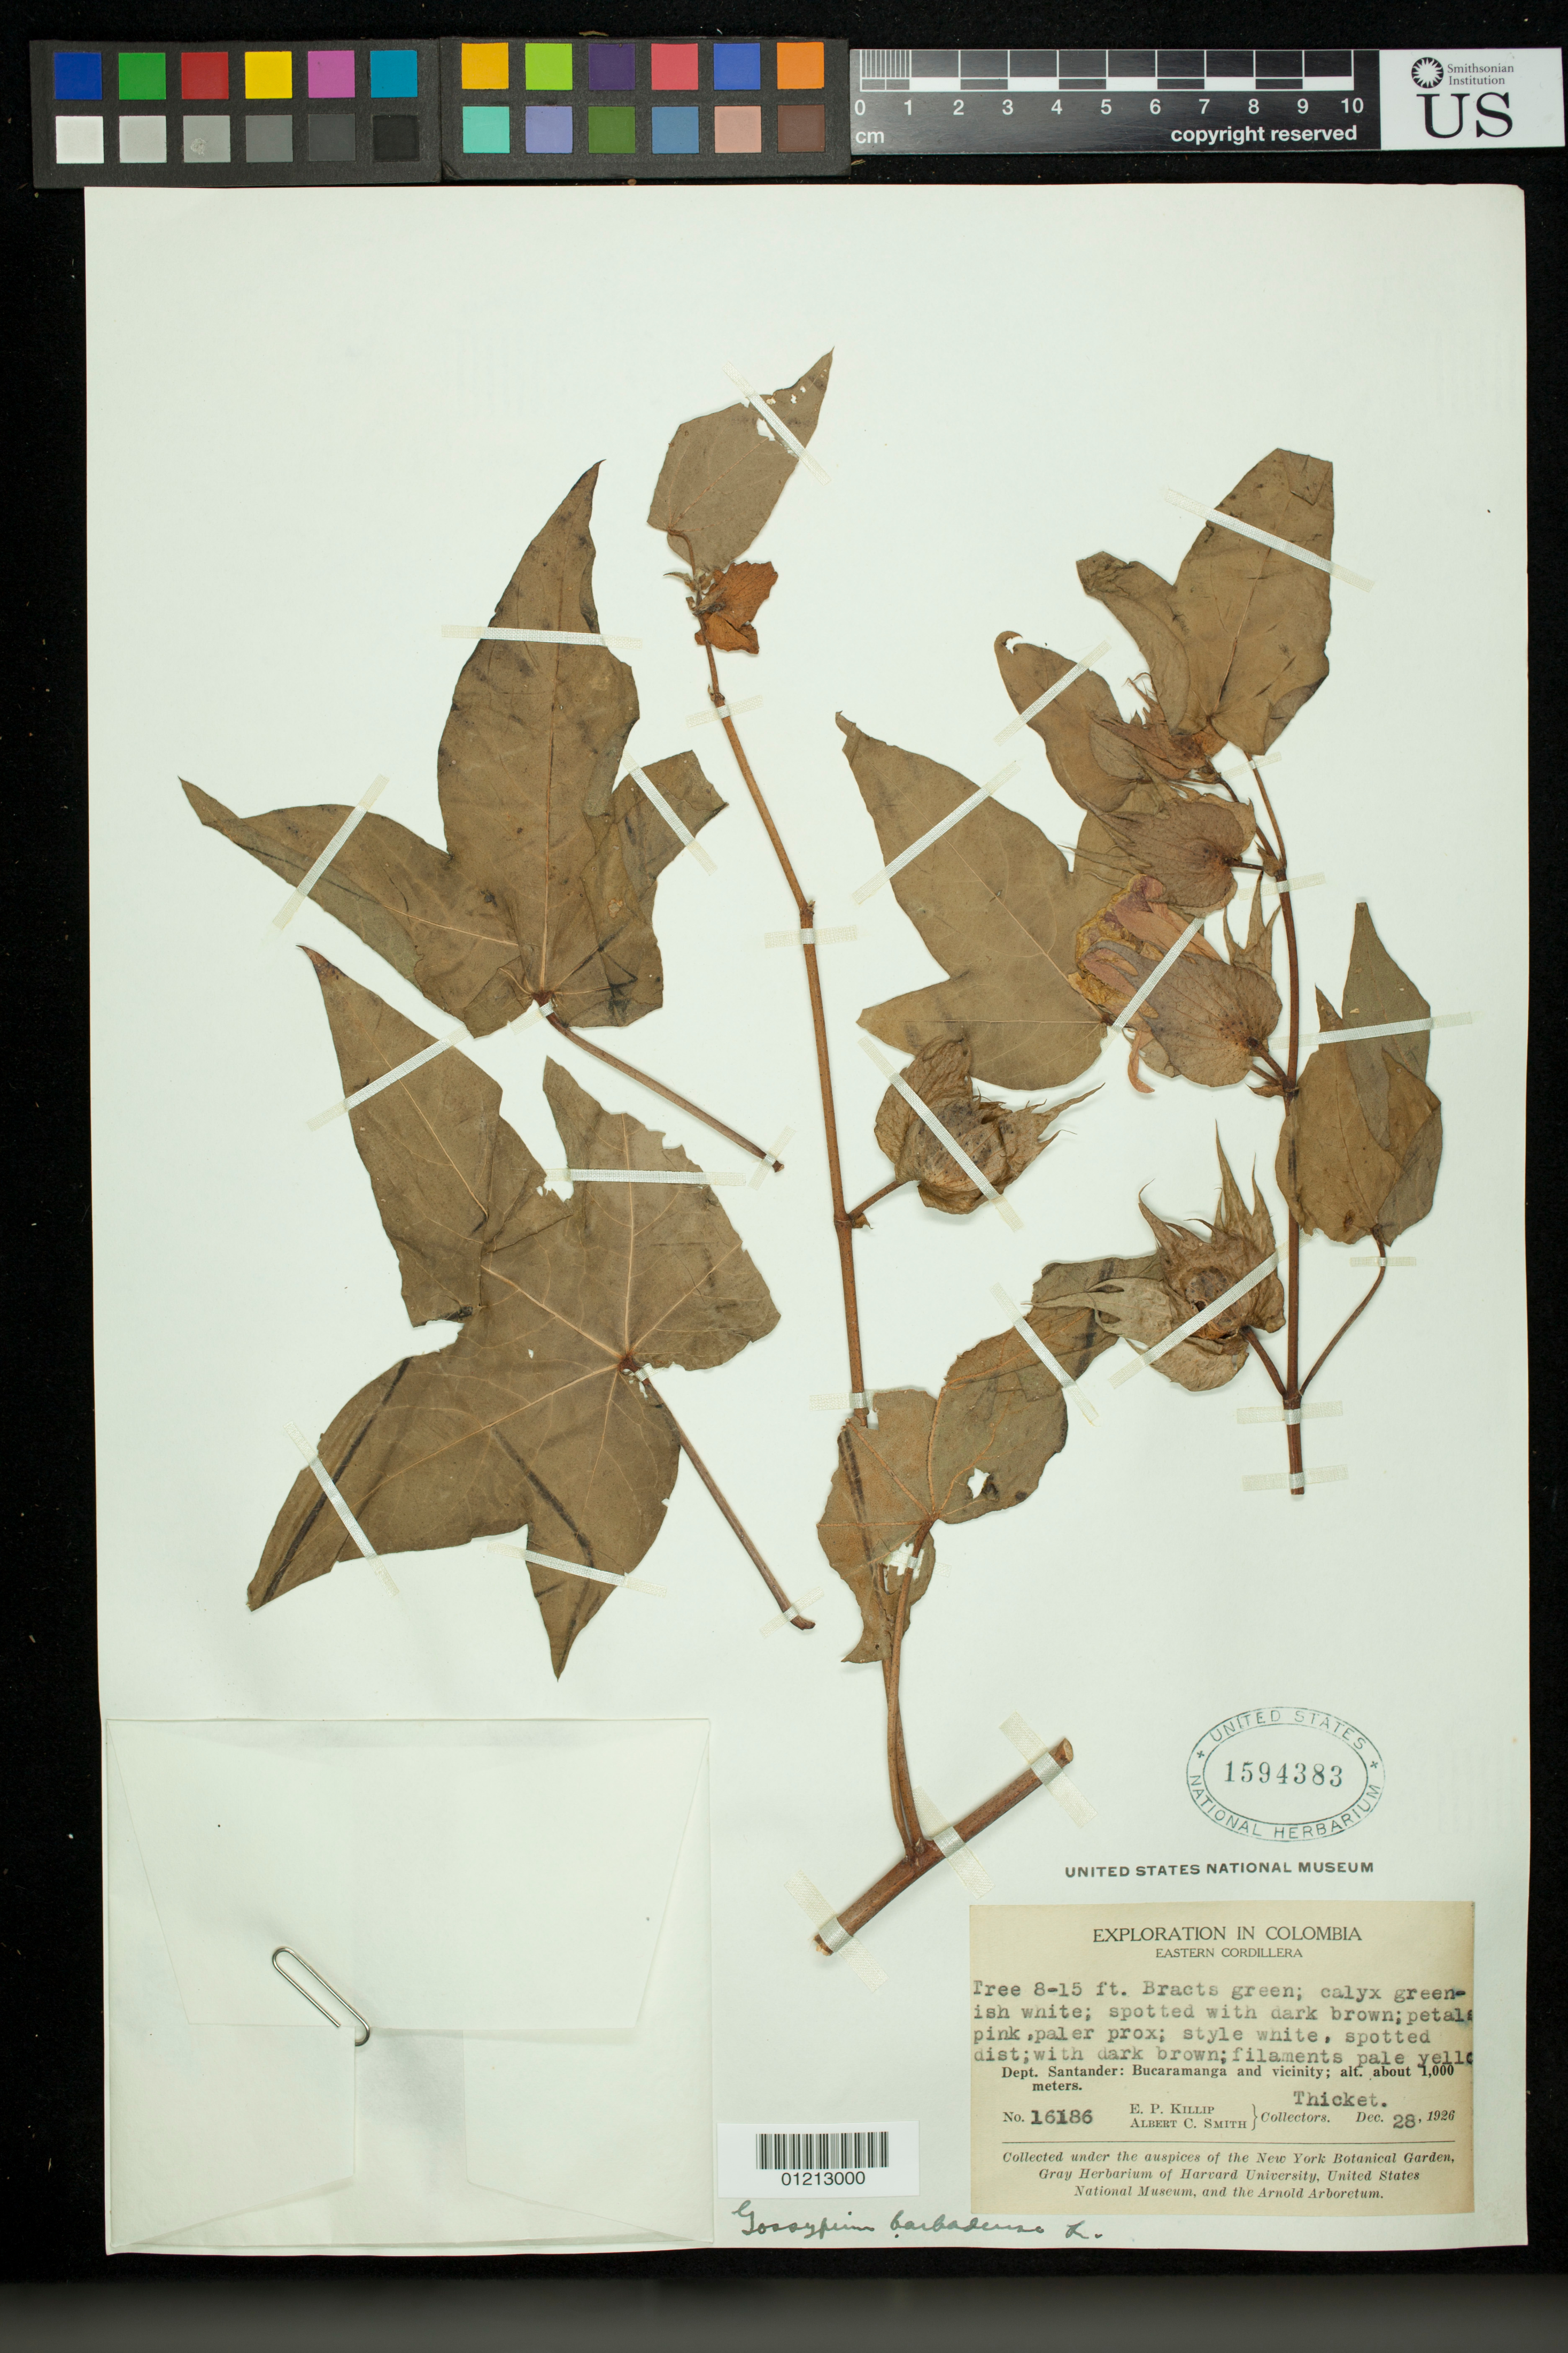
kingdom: Plantae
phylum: Tracheophyta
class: Magnoliopsida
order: Malvales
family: Malvaceae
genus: Gossypium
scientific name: Gossypium hirsutum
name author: L.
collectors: E. P. Killip & A. C. Smith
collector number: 16186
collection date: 1926-12-28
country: Colombia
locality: Eastern Cordillera. Dept. Santander: Bucaramanga and vicinity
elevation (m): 1000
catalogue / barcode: US 1594383